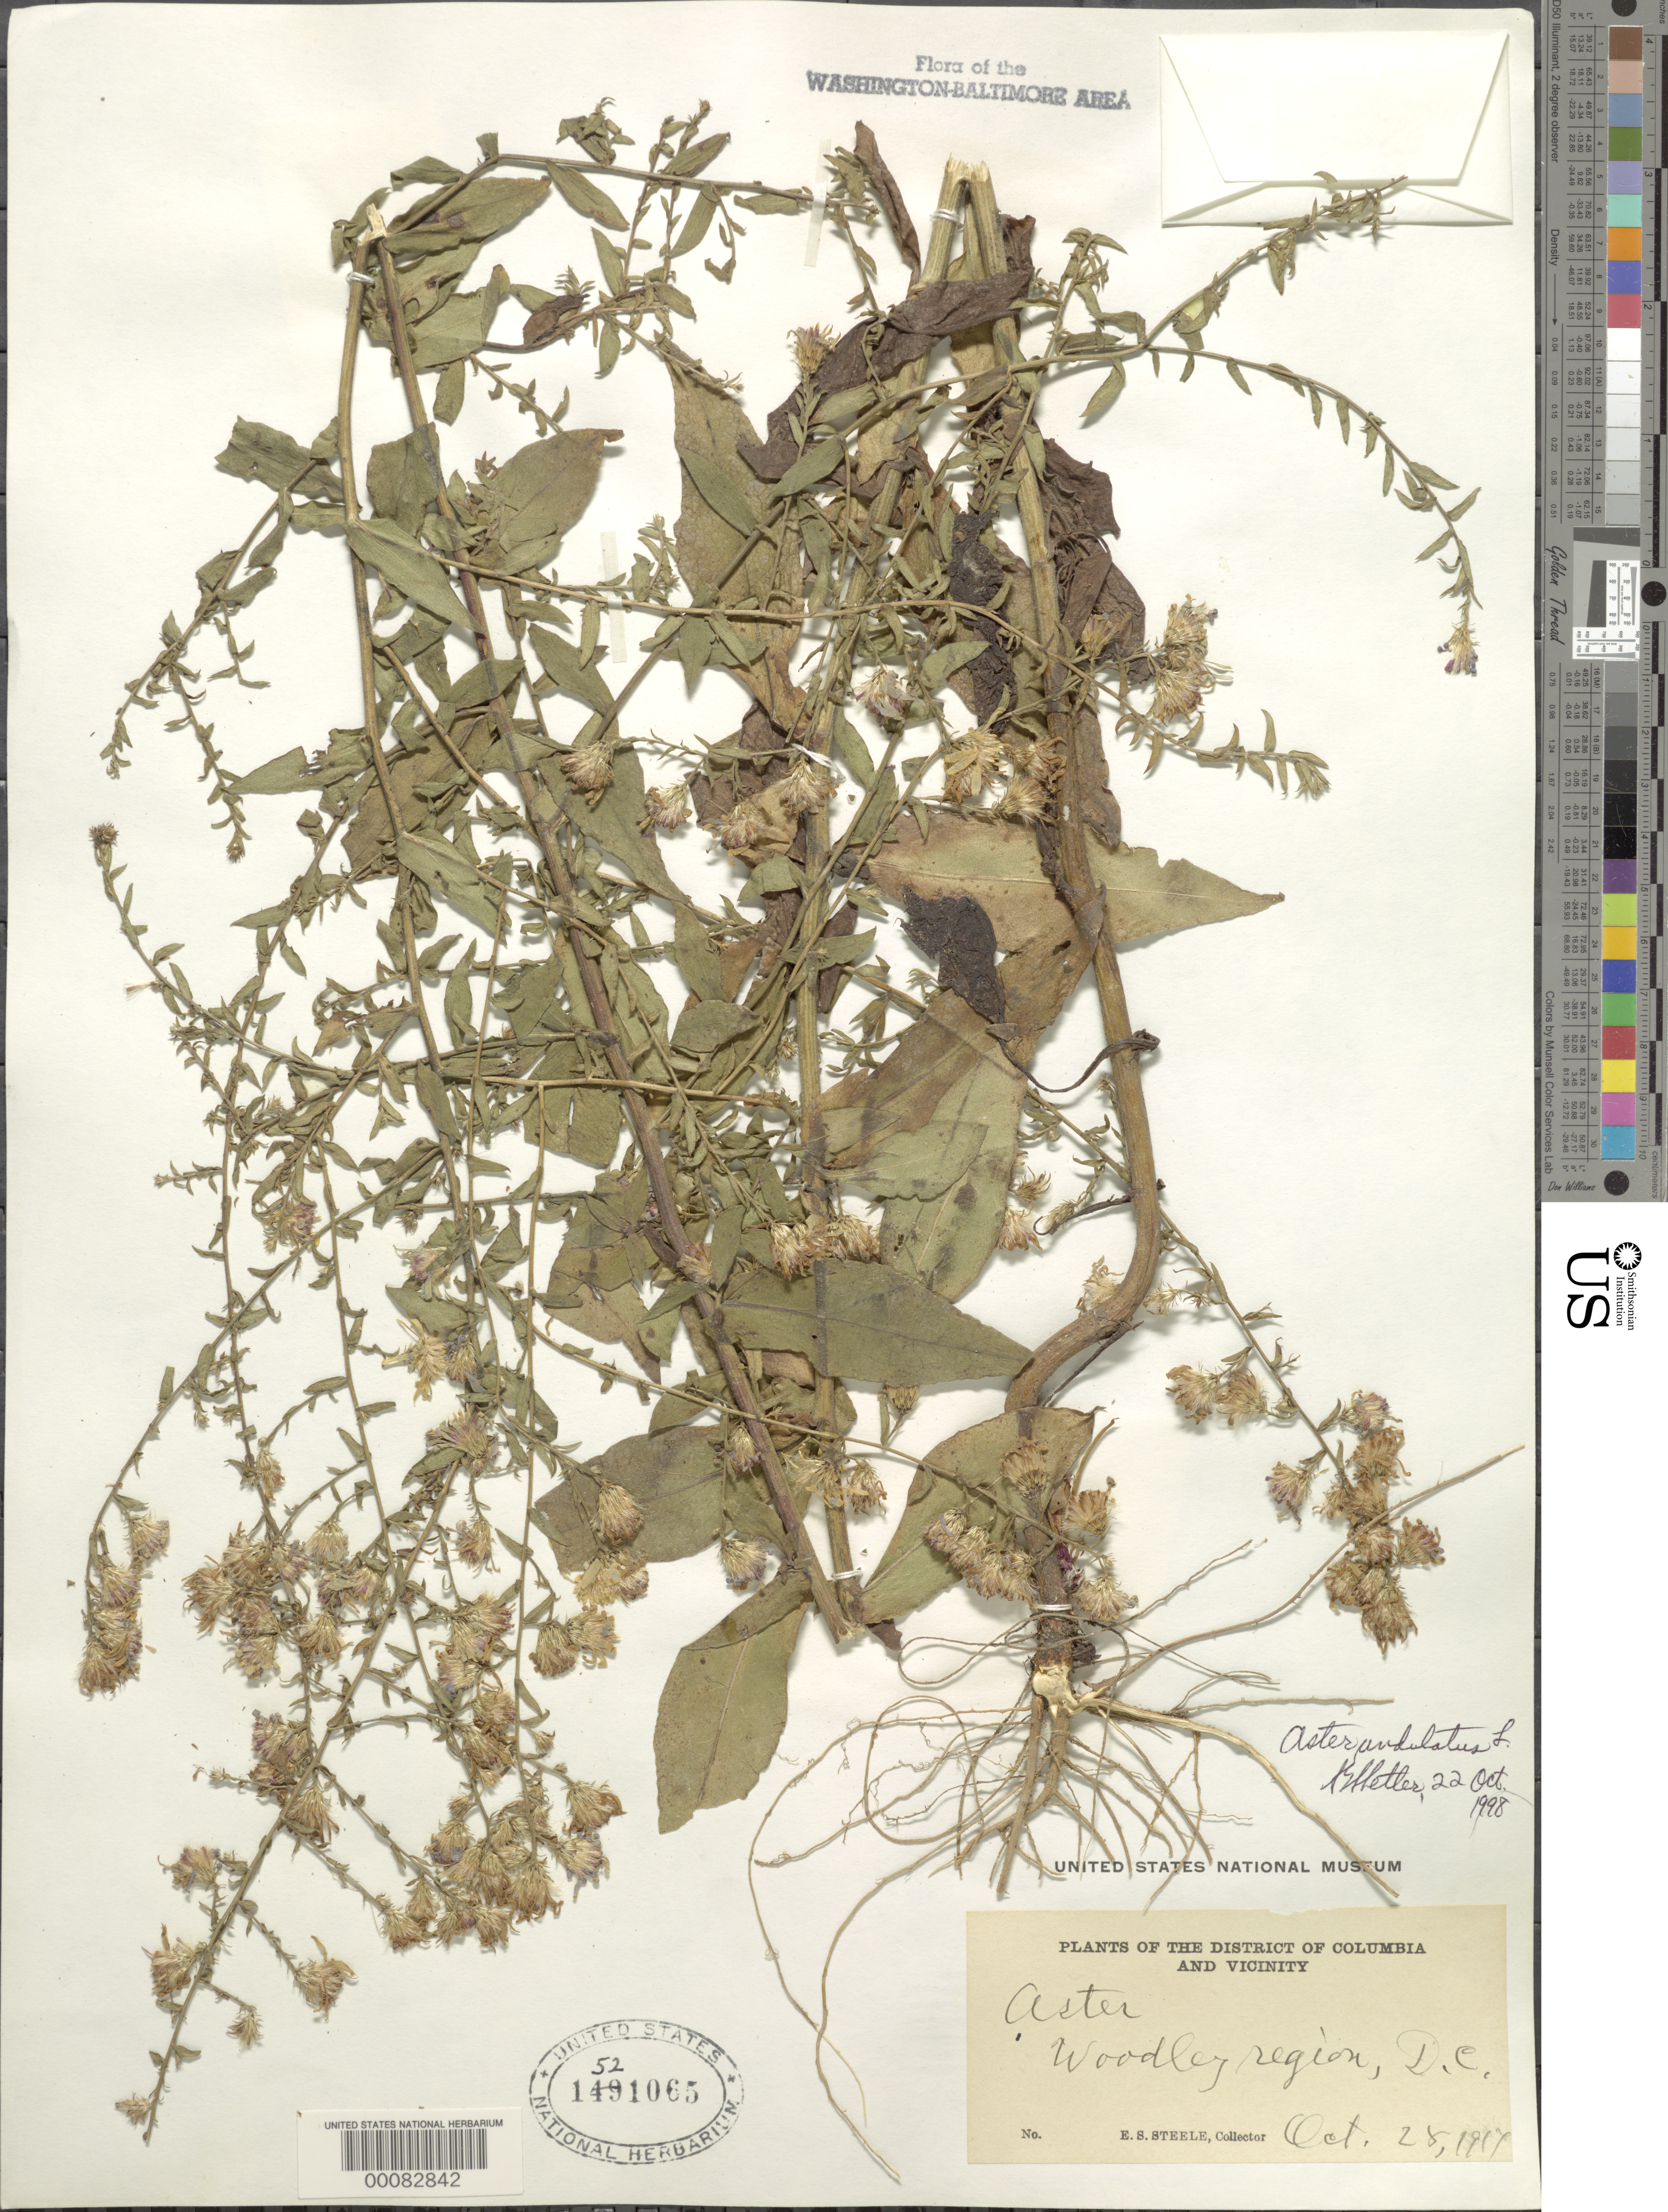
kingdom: Plantae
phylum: Tracheophyta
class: Magnoliopsida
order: Asterales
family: Asteraceae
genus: Symphyotrichum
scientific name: Symphyotrichum undulatum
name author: (L.) G.L. Nesom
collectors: E. Steele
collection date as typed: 28 Oct 1917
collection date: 1917-10-28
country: United States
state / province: District of Columbia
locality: Woodley Region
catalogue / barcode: US 1521065